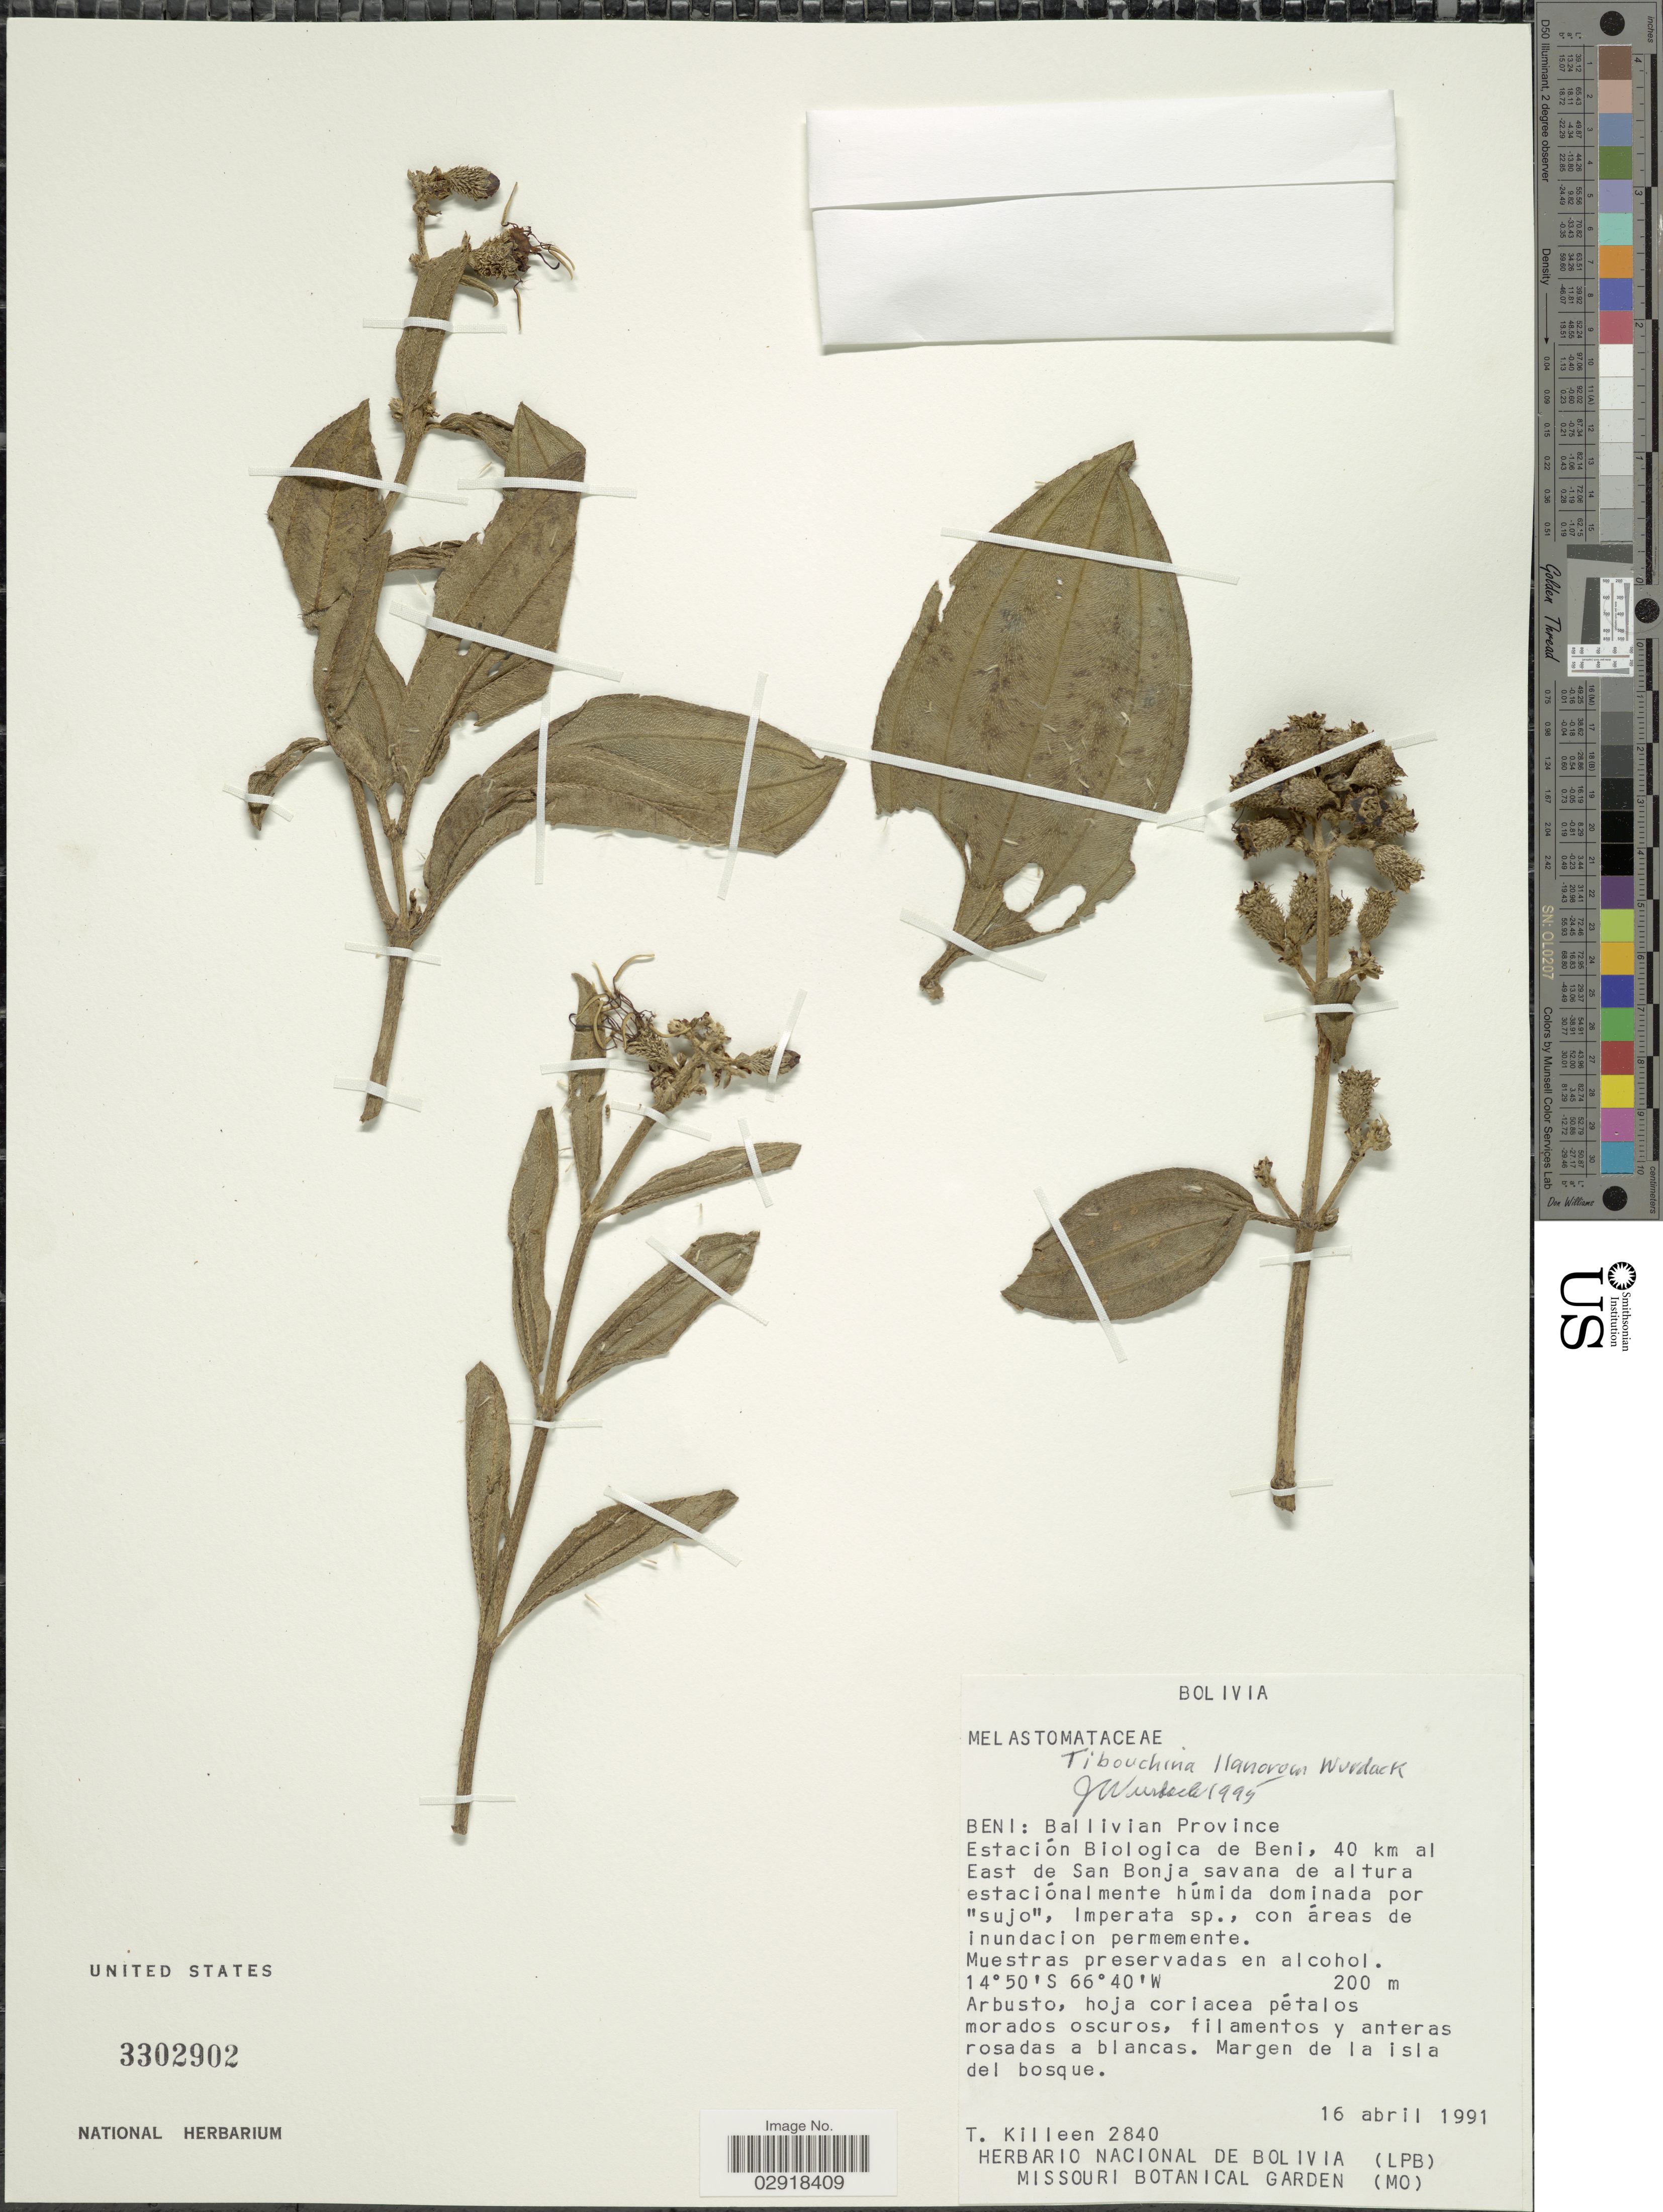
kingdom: Plantae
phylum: Tracheophyta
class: Magnoliopsida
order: Myrtales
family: Melastomataceae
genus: Tibouchina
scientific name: Tibouchina llanorum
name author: Wurdack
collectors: T. J. Killeen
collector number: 2840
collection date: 1991-04-16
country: Bolivia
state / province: Beni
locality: Ballivian Province, Estación Biologica de Beni, 40 km al East de San Bonja savana de altura estaciónalmente húmida dominada por "sujo".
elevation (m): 200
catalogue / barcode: US 3302902